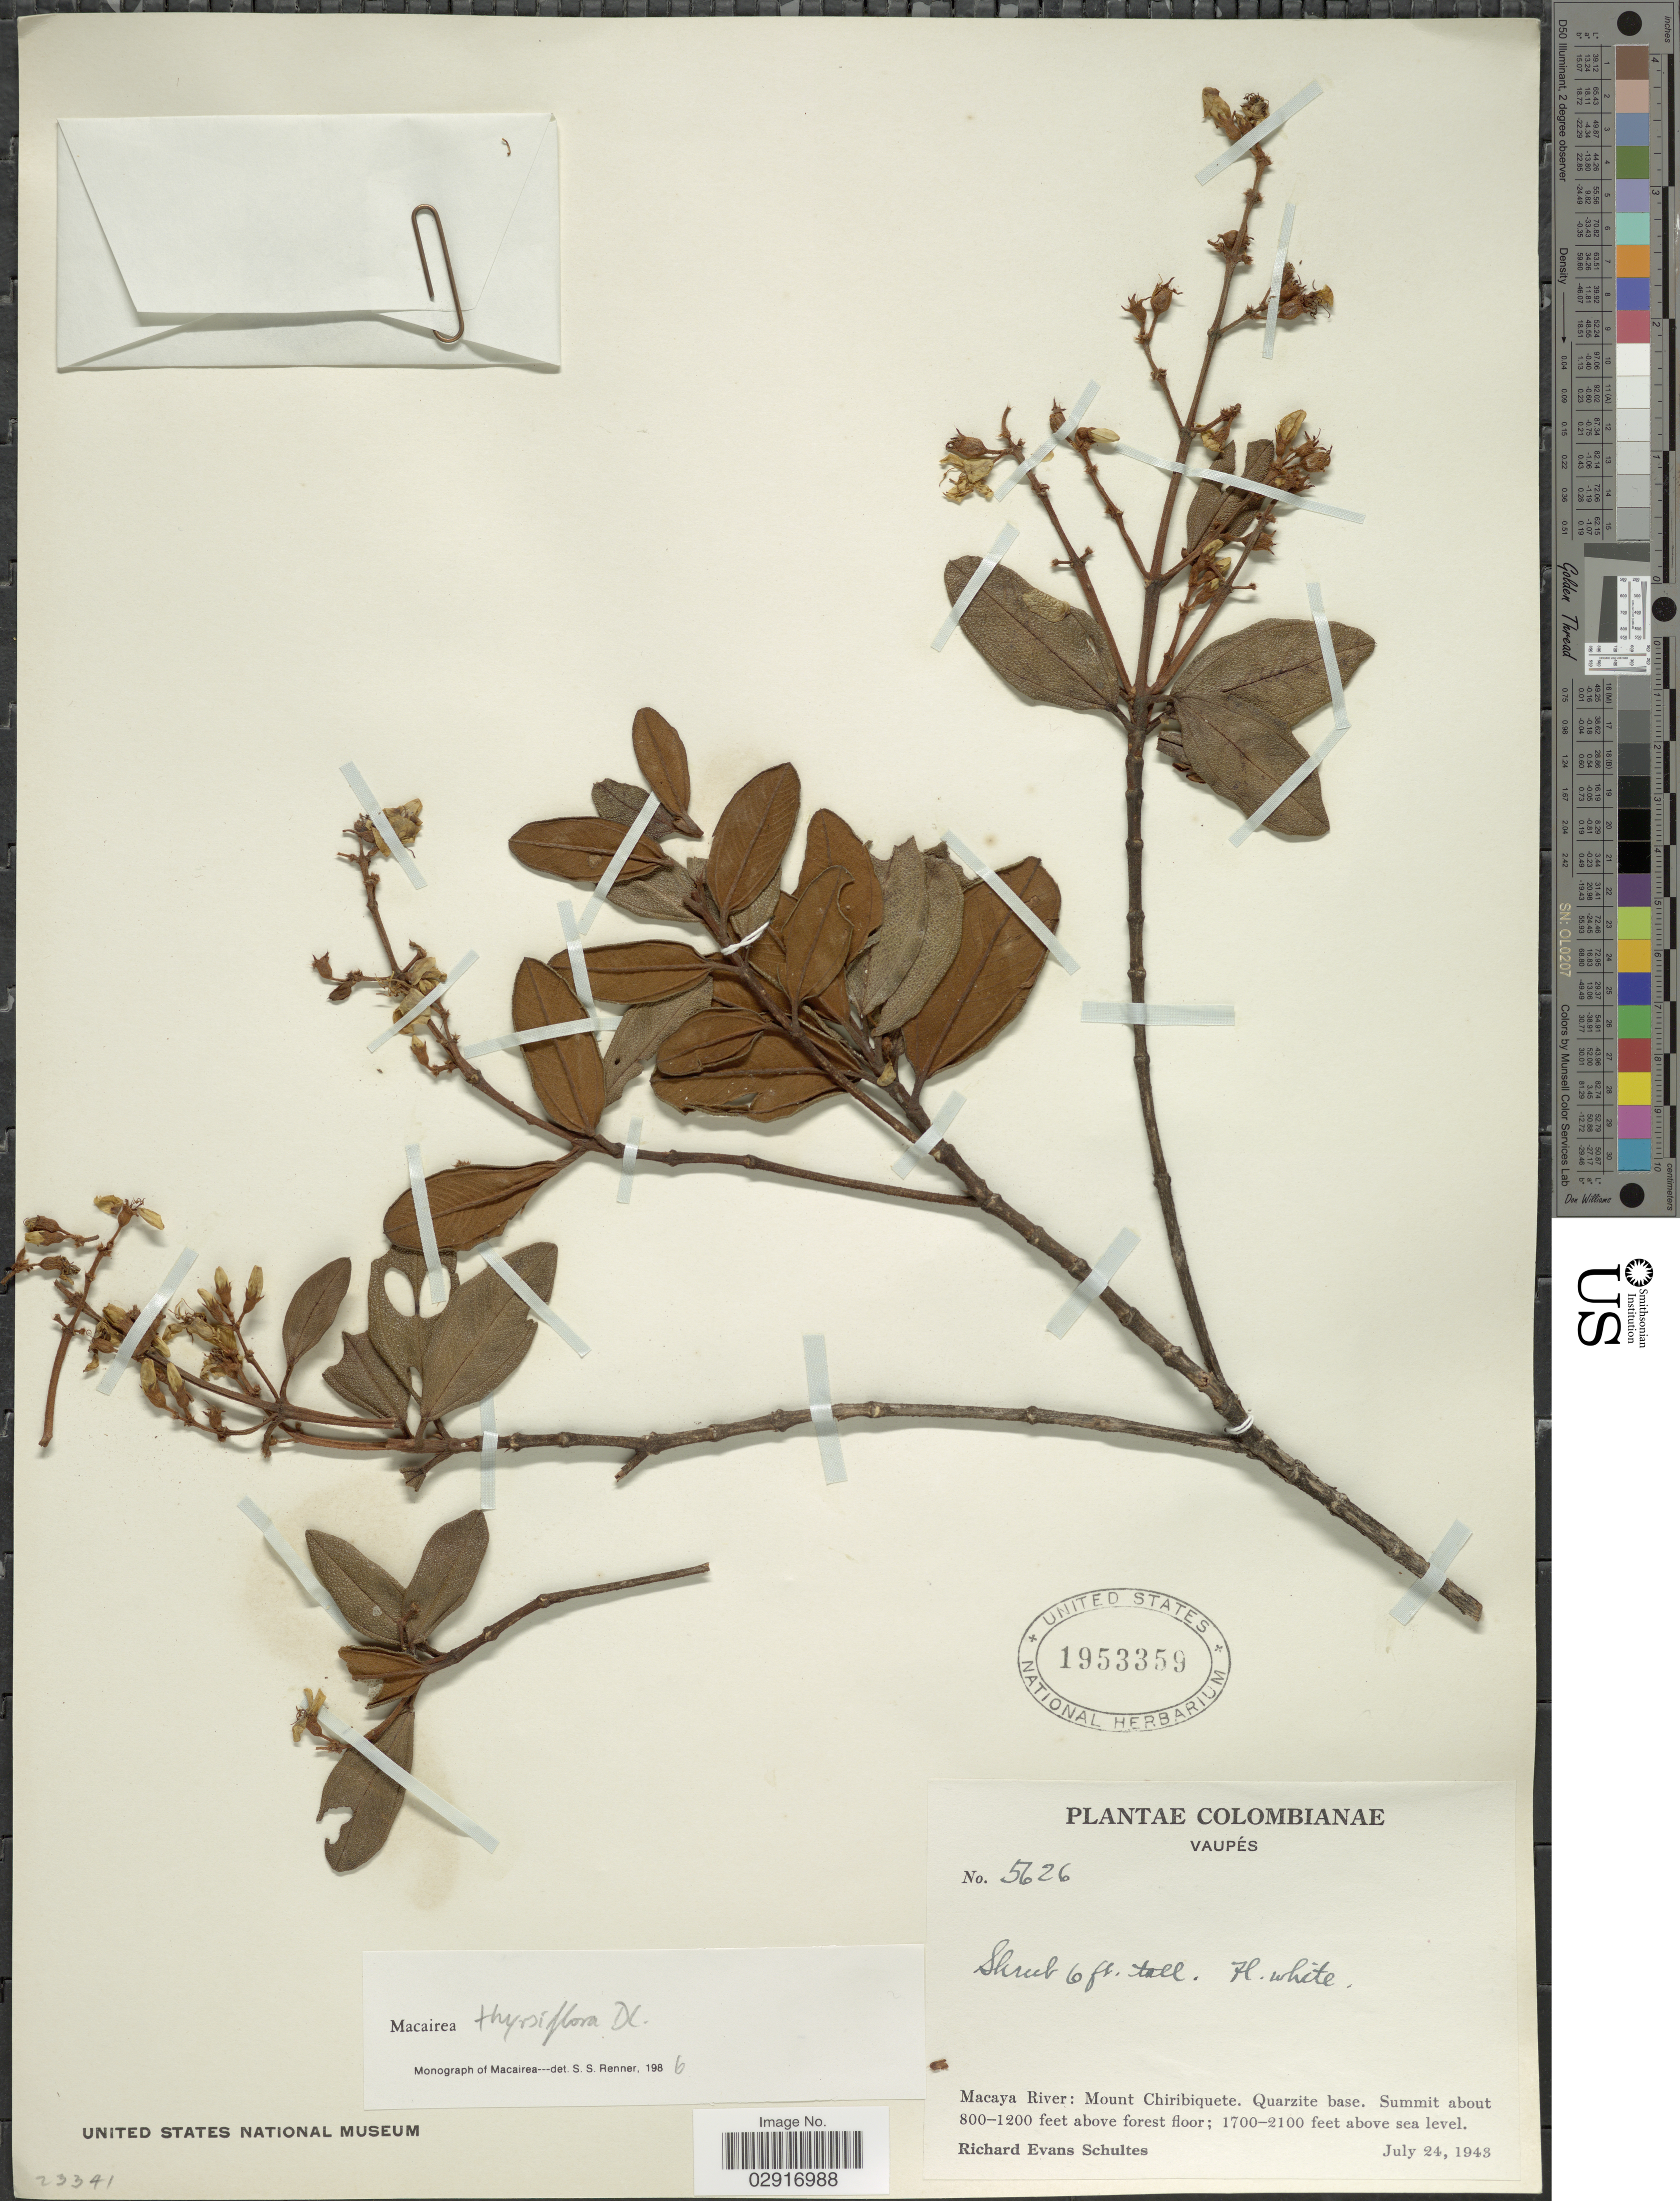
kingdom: Plantae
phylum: Tracheophyta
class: Magnoliopsida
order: Myrtales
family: Melastomataceae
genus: Macairea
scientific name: Macairea schultesii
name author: Wurdack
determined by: Nunes da Silva, Diego, (RB), Jardim Botanico do Rio de Janeiro - Herbario (BRAZIL)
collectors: R. E. Schultes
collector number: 5626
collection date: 1943-07-24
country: Colombia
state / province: Vaupés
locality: Macaya River: Mount Chiribiquete. Summit about 800-1200 feet above forest floor.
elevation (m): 518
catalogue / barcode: US 1953359